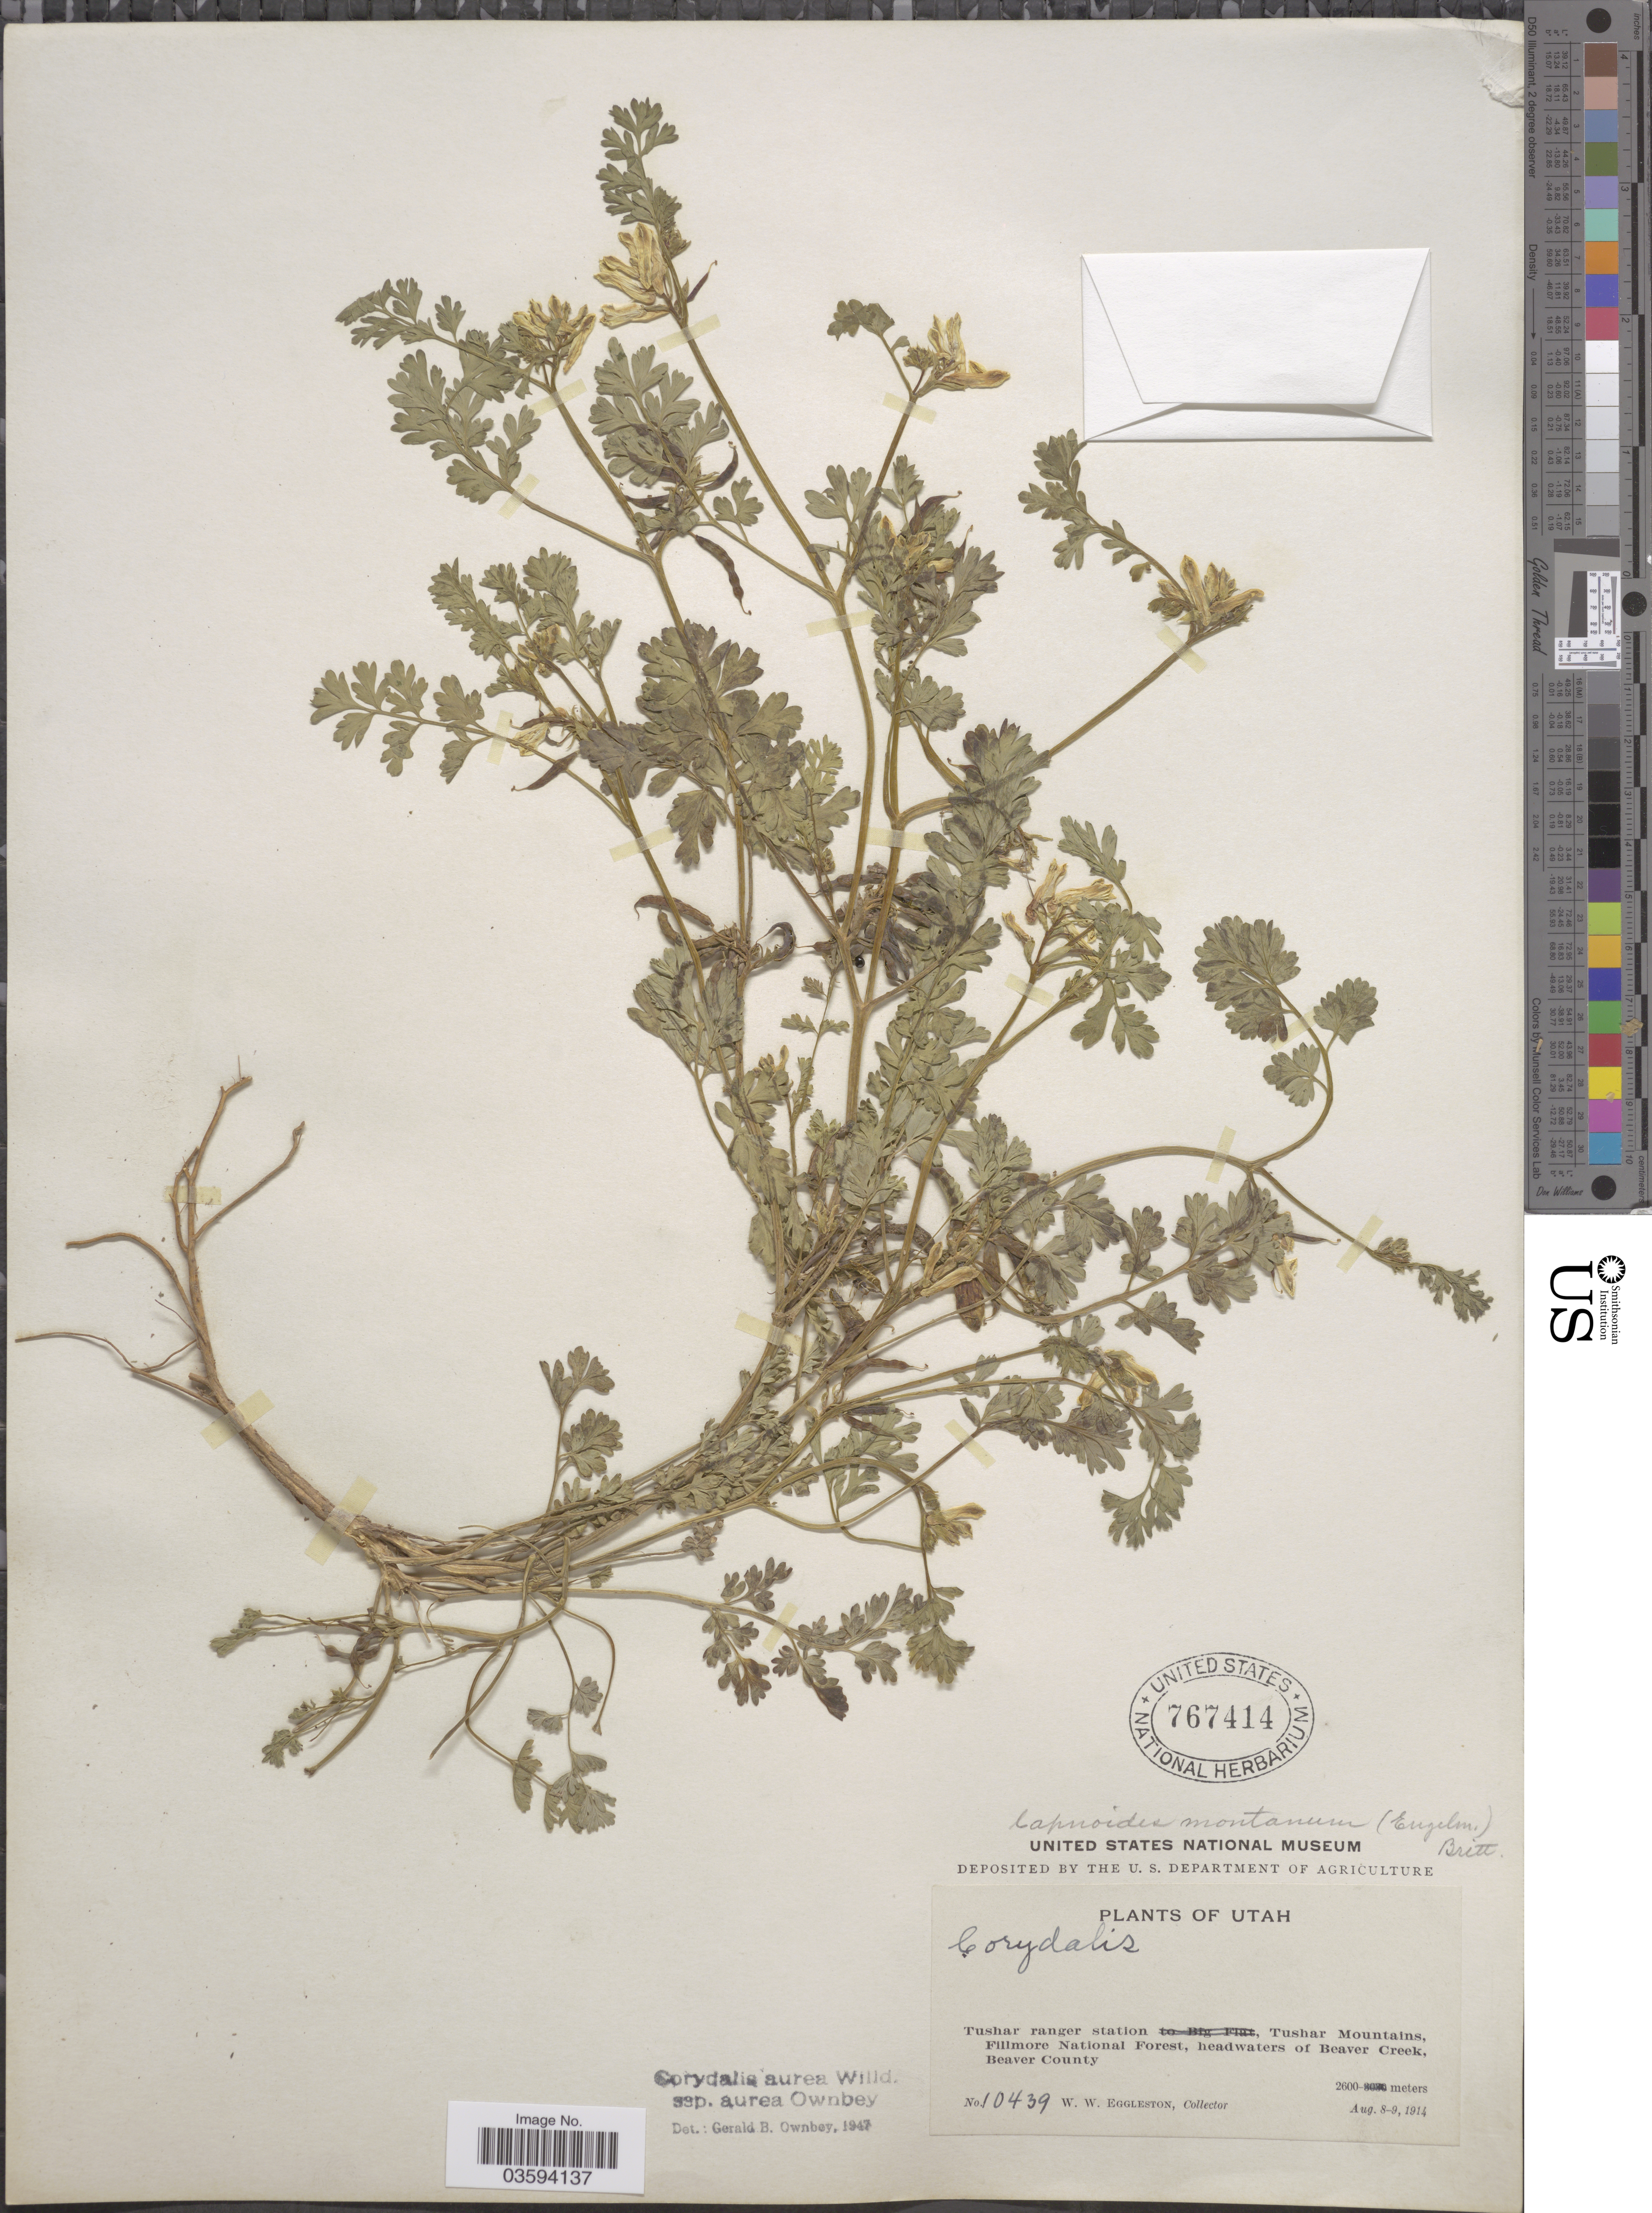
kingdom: Plantae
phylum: Tracheophyta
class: Magnoliopsida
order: Ranunculales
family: Papaveraceae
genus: Corydalis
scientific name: Corydalis aurea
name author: Willd.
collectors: W. W. Eggleston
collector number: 10439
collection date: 1914-08-08/1914-08-09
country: United States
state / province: Utah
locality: Tushar ranger station, Tushar Mountains, Fillmore National Forest, headwaters of Beaver Creek, Beaver County.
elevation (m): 2600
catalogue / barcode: US 767414